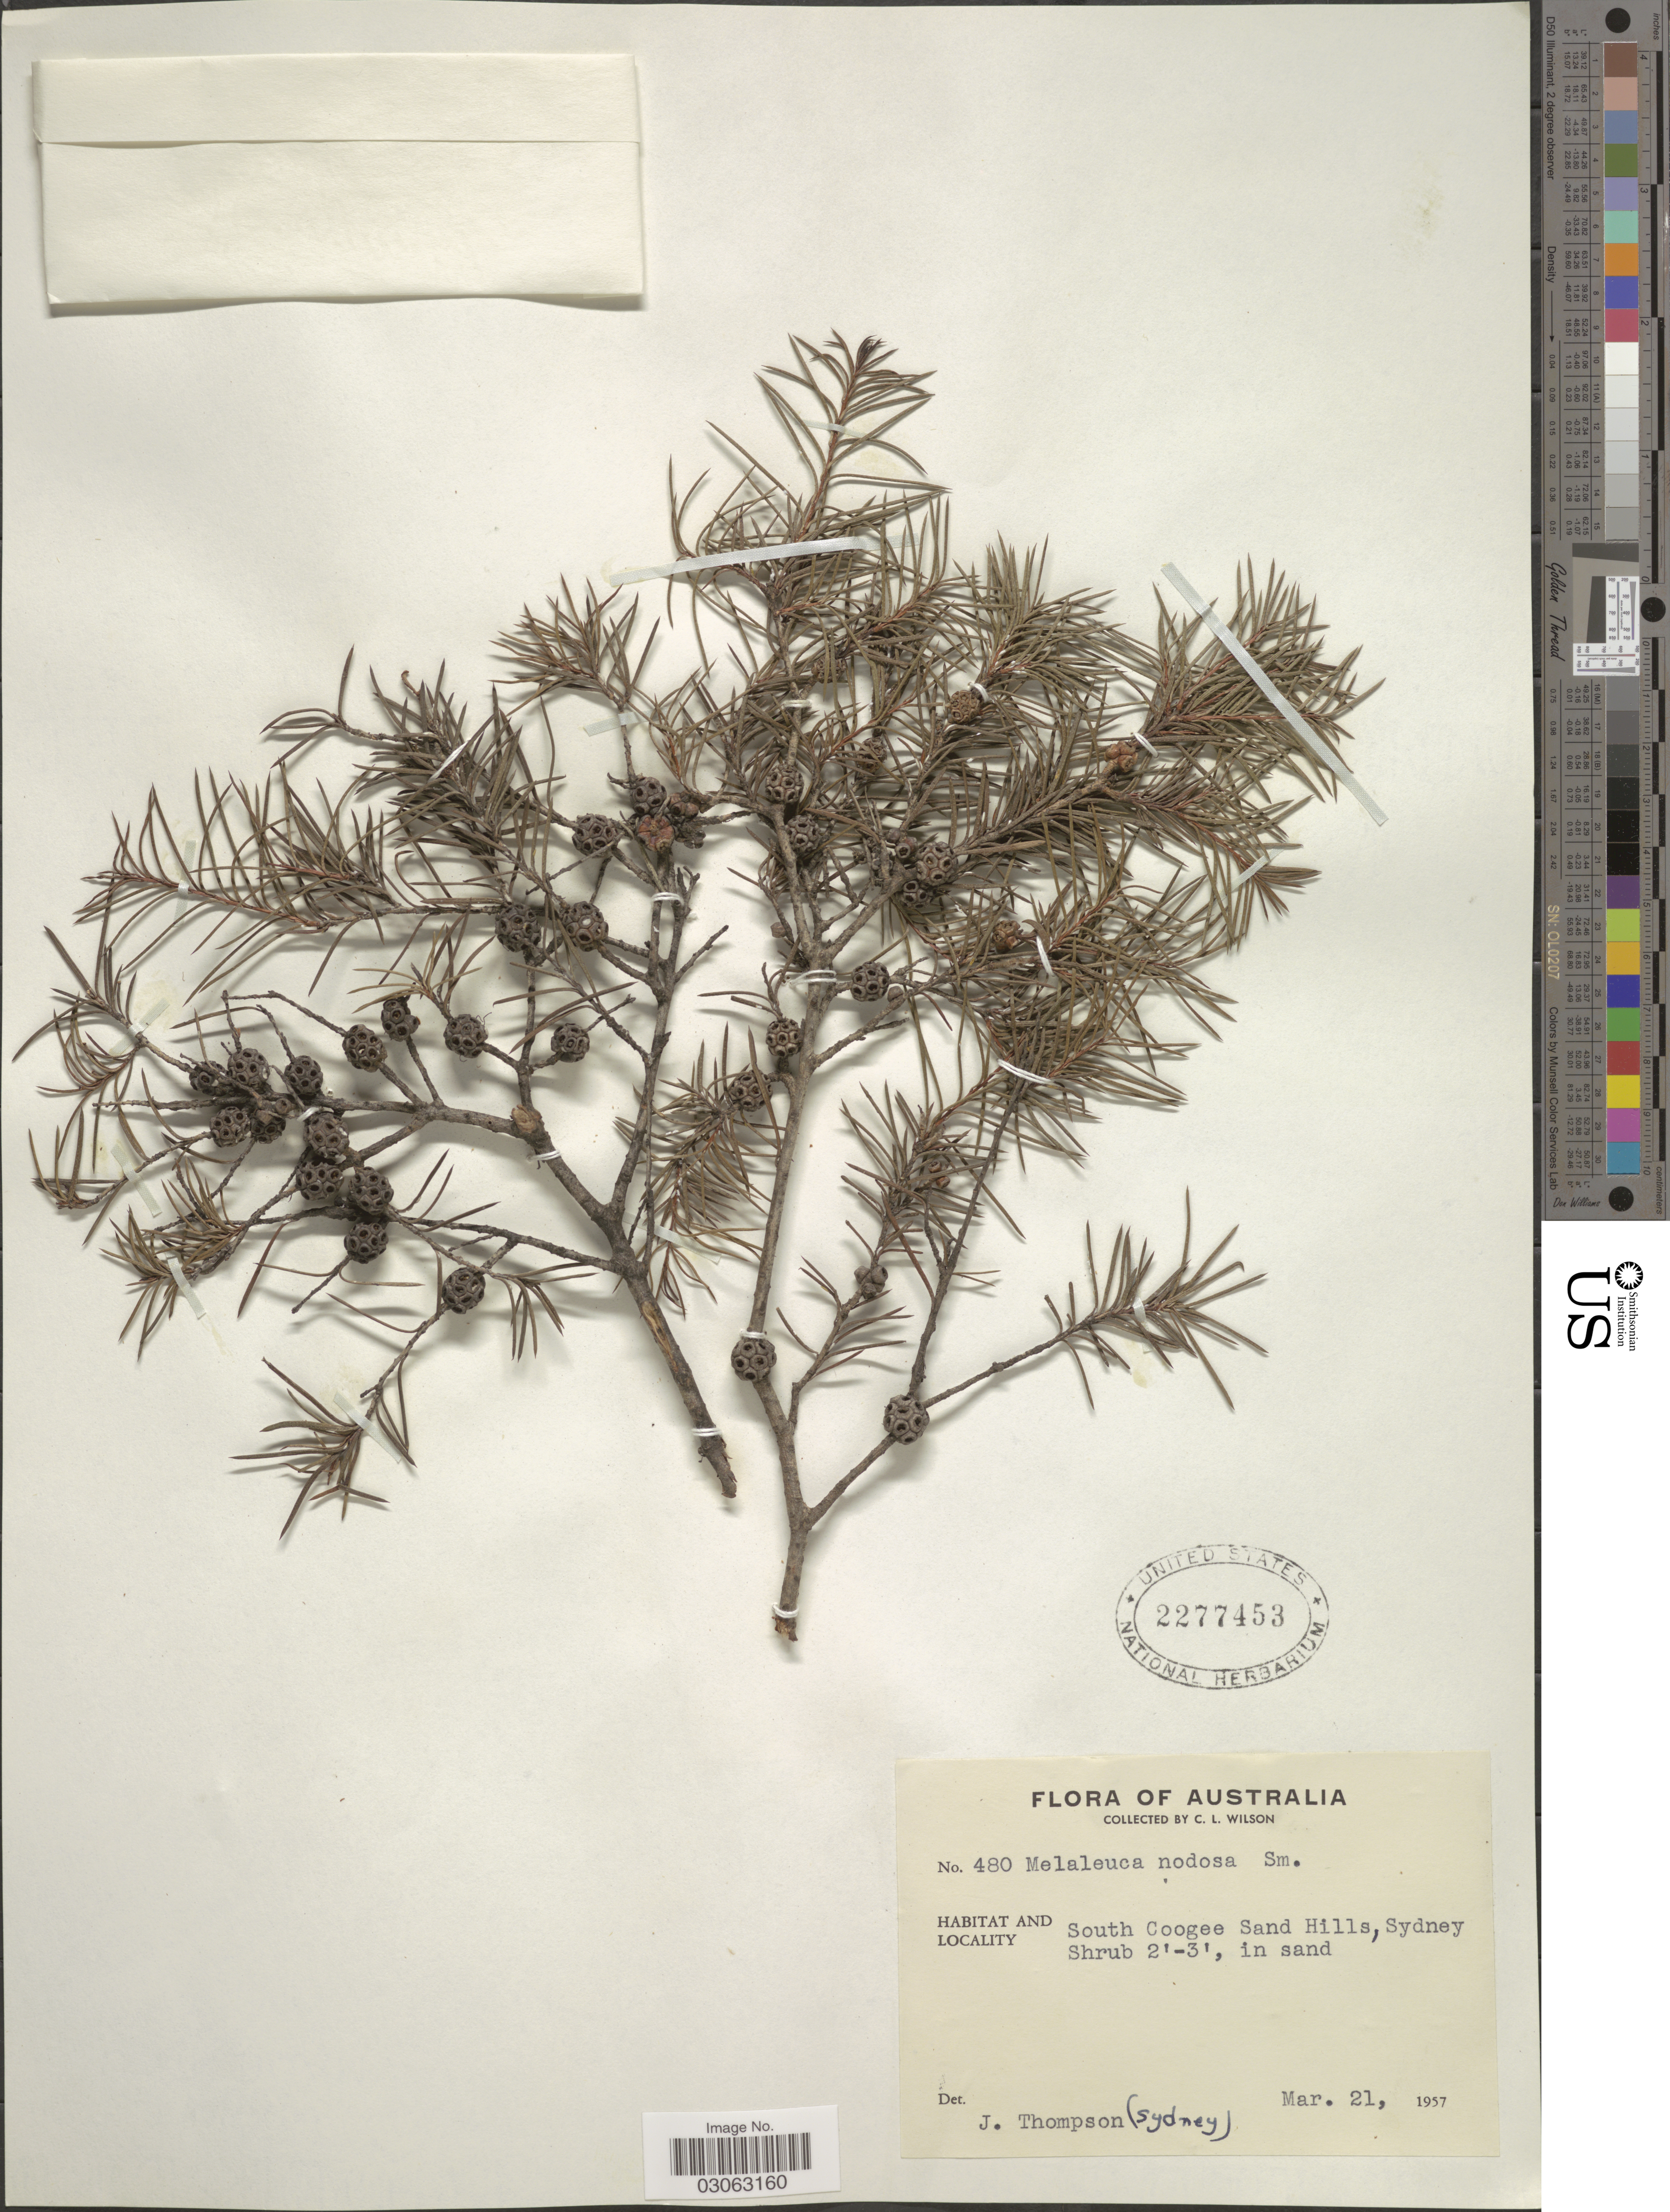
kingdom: Plantae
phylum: Tracheophyta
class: Magnoliopsida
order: Myrtales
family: Myrtaceae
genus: Melaleuca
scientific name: Melaleuca nodosa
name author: (Sol. ex Gaertn.) Sm.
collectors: C. L. Wilson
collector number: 480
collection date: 1957-03-21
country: Australia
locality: South Coogee Sand Hills, Sydney.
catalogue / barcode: US 2277453